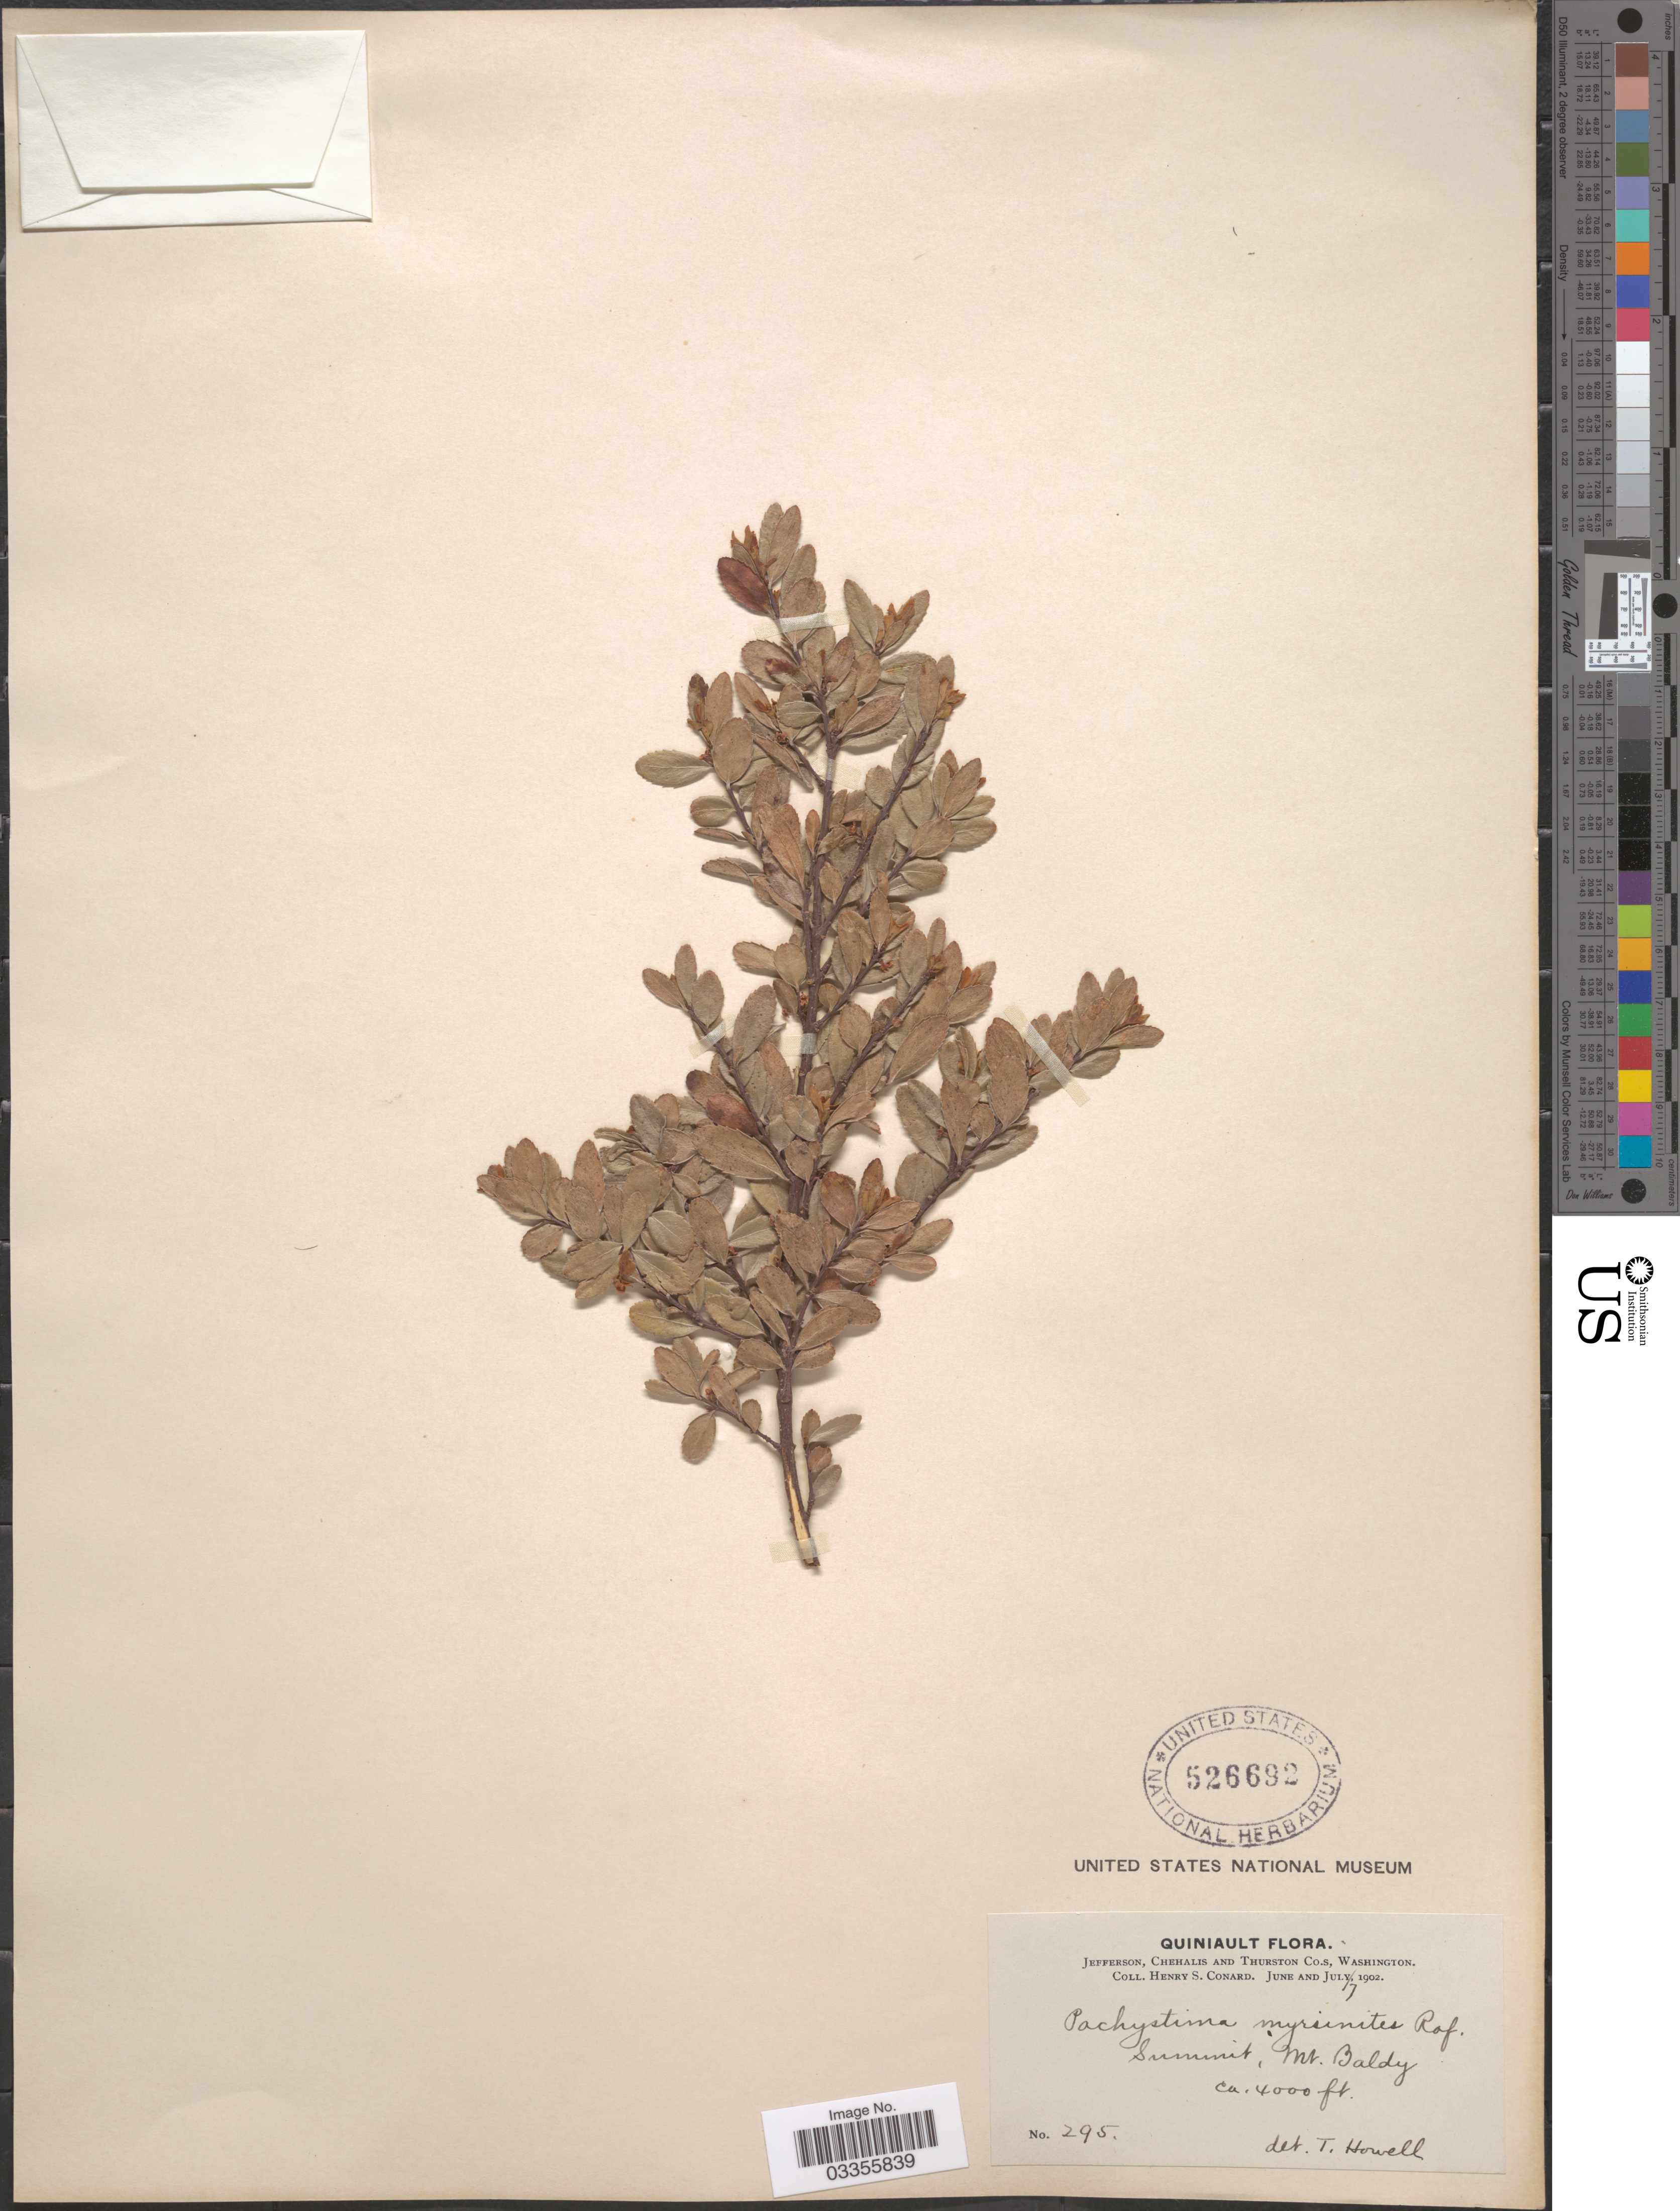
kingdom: Plantae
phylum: Tracheophyta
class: Magnoliopsida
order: Celastrales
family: Celastraceae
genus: Paxistima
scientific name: Paxistima myrsinites subsp. myrsinites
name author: (Pursh) Raf.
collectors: H. S. Conard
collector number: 295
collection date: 1902-07-07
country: United States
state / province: Washington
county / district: Thurston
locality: Quiniault. Jefferson, Chehalis and Thurston Co.s. Summit, Mt. Baldy.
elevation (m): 1219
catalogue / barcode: US 526692